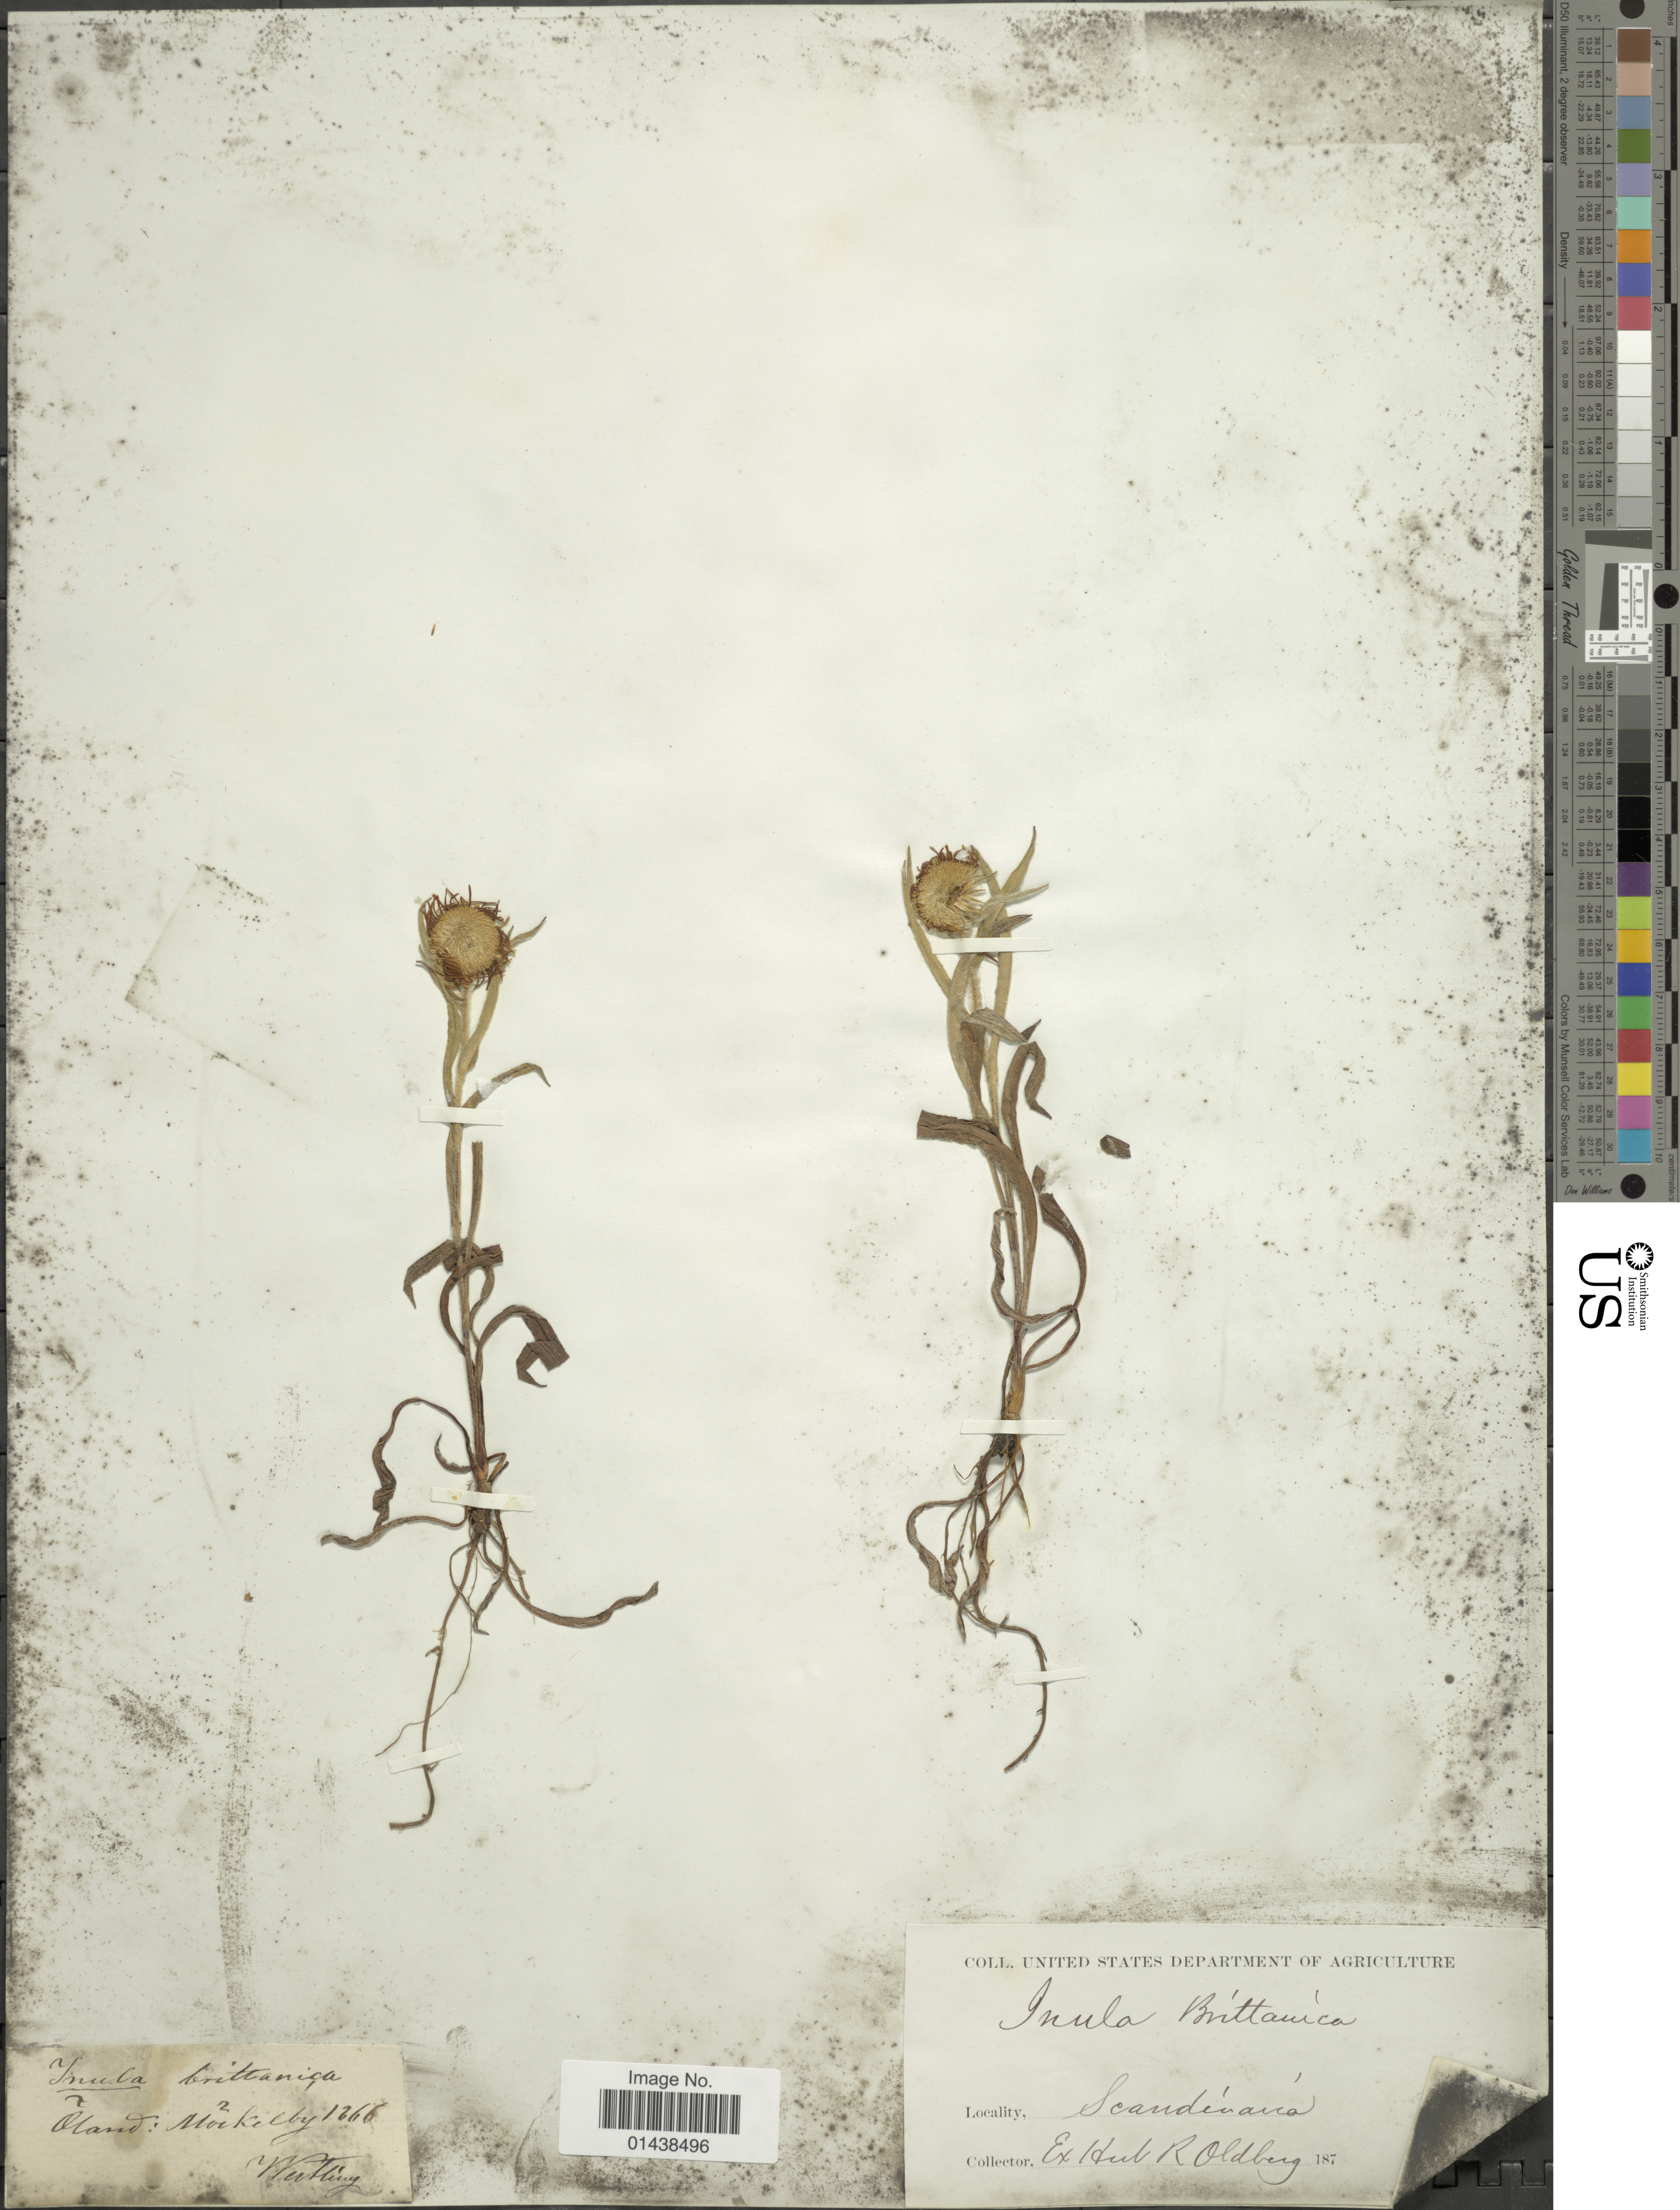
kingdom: Plantae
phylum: Tracheophyta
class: Magnoliopsida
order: Asterales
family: Asteraceae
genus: Inula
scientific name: Inula britannica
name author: L.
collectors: ex herb. R. Oldberg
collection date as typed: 187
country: Sweden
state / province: Kalmar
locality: Scandinavia